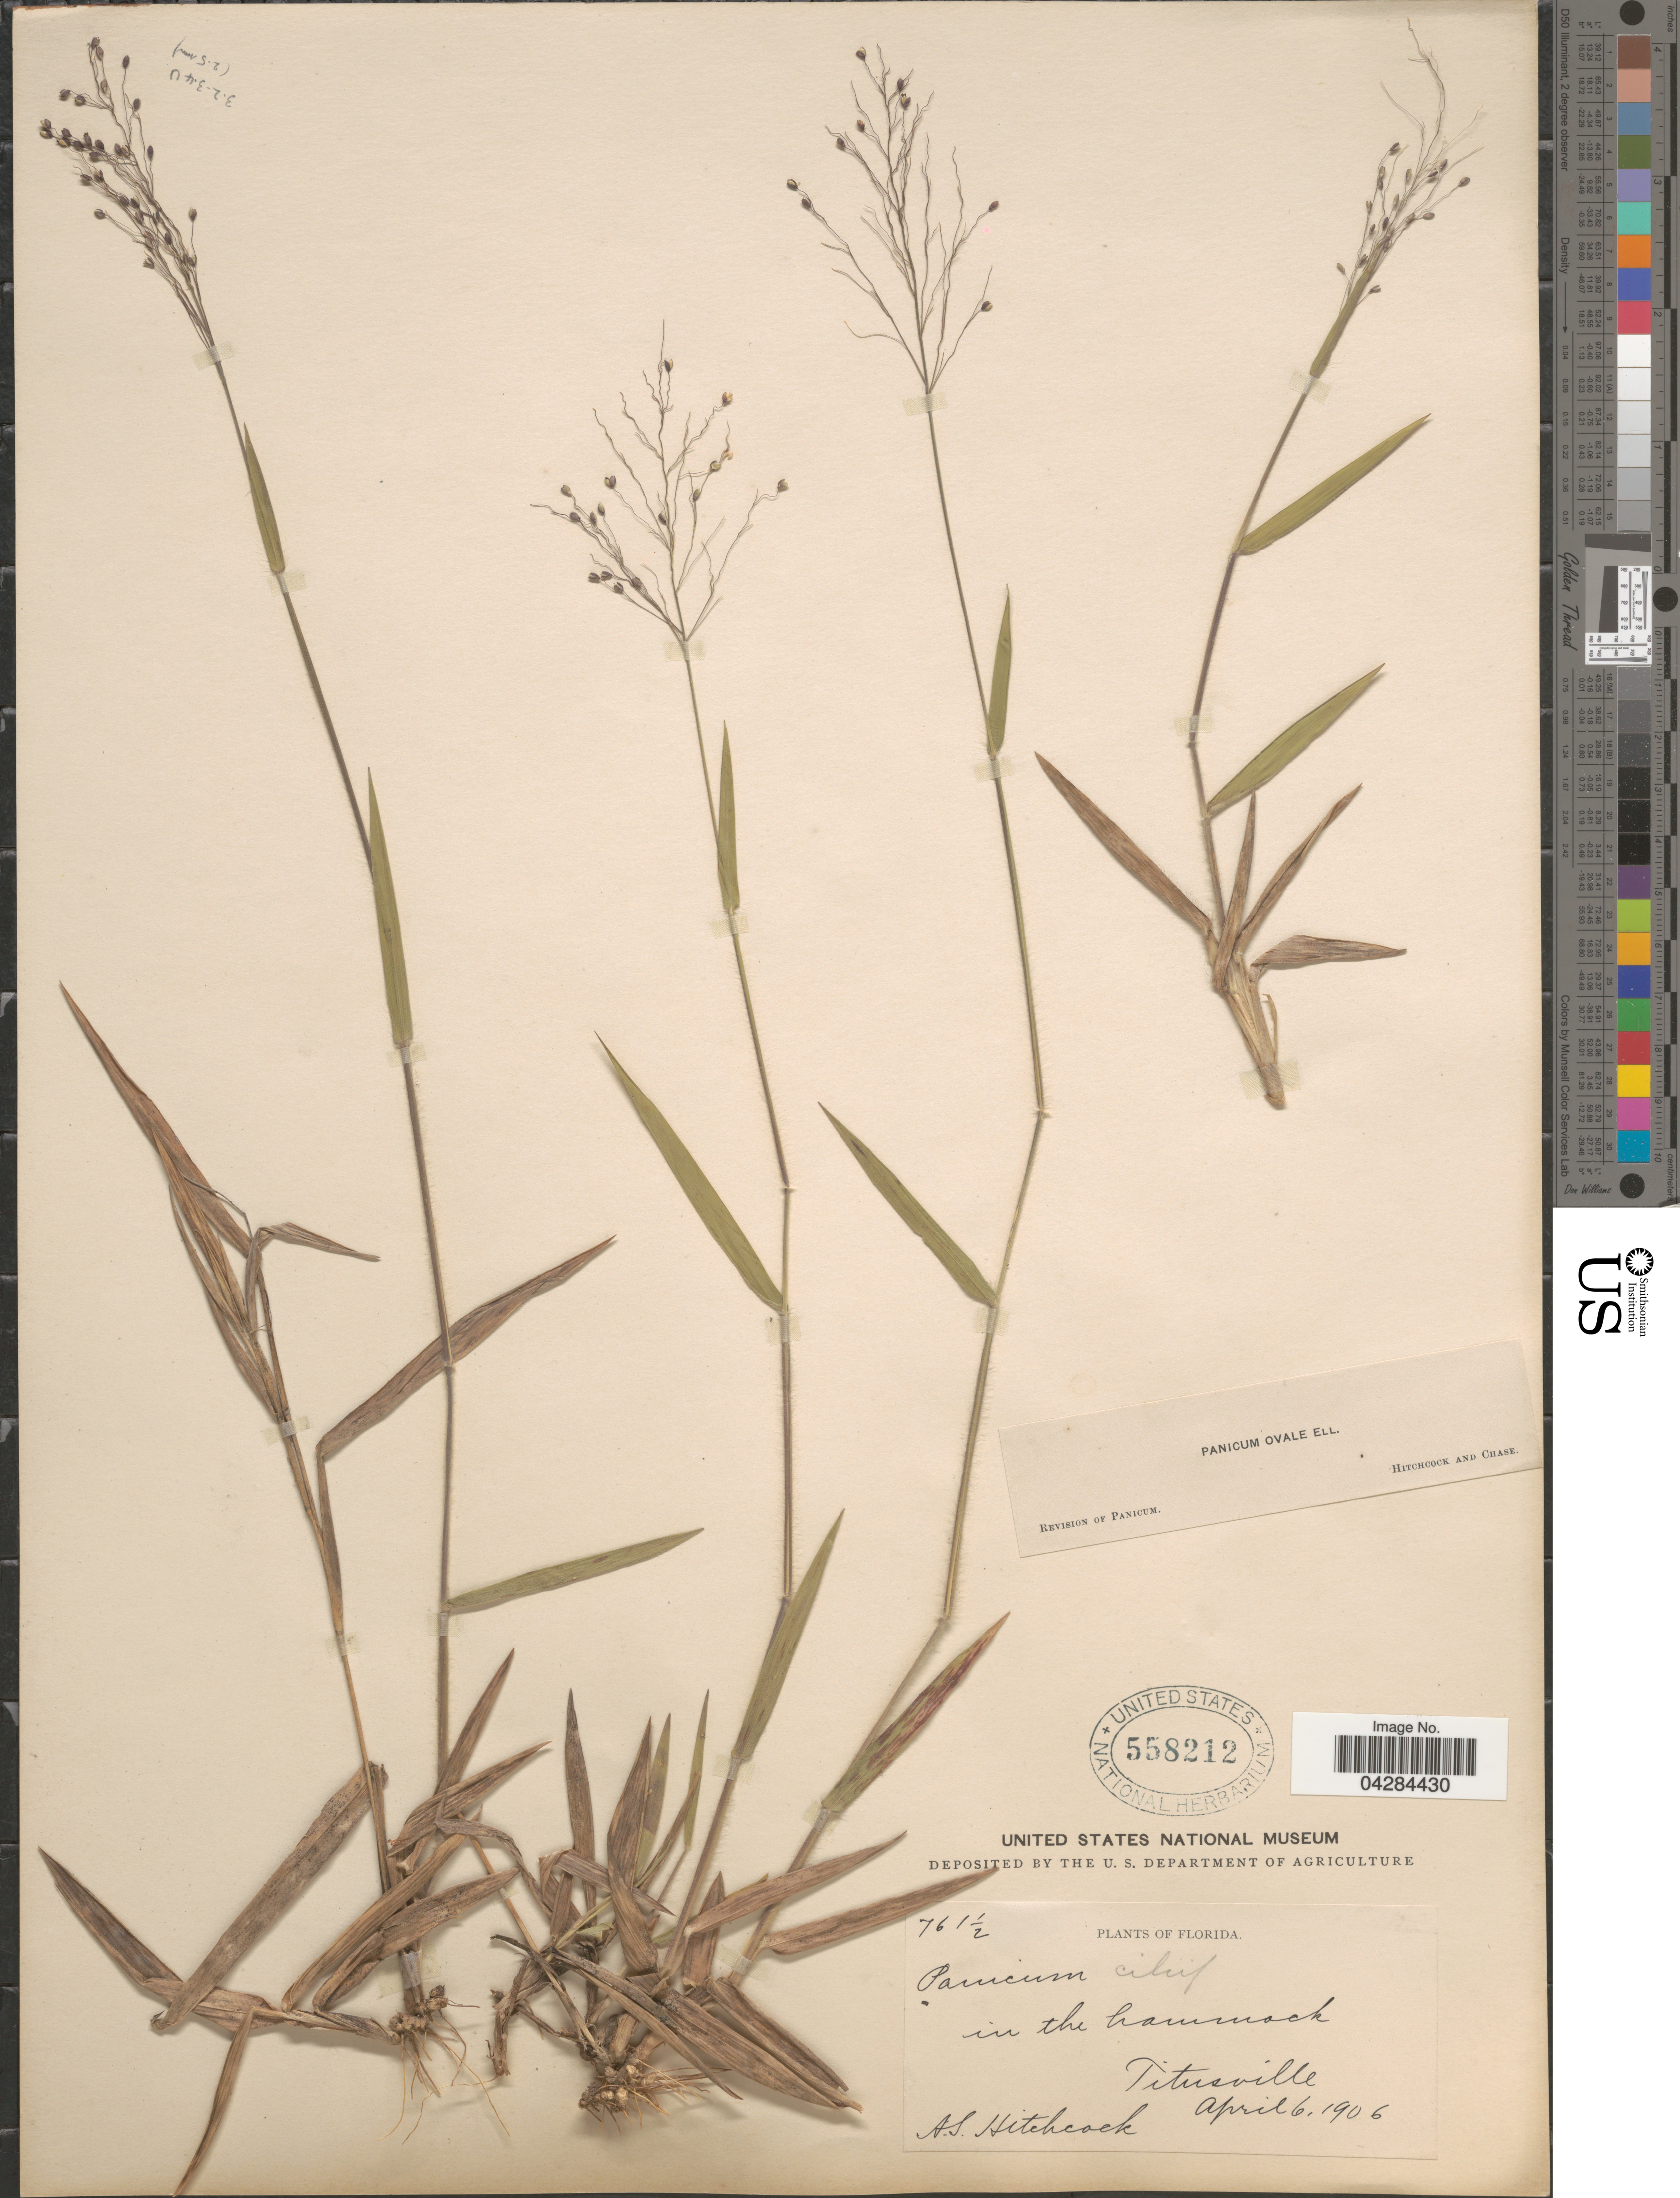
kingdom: Plantae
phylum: Tracheophyta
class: Liliopsida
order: Poales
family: Poaceae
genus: Dichanthelium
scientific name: Dichanthelium ovale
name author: (Elliott) Gould & C.A. Clark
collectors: A. S. Hitchcock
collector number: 761½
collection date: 1906-04-06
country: United States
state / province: Florida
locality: In the hammock Titusville.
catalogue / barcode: US 558212